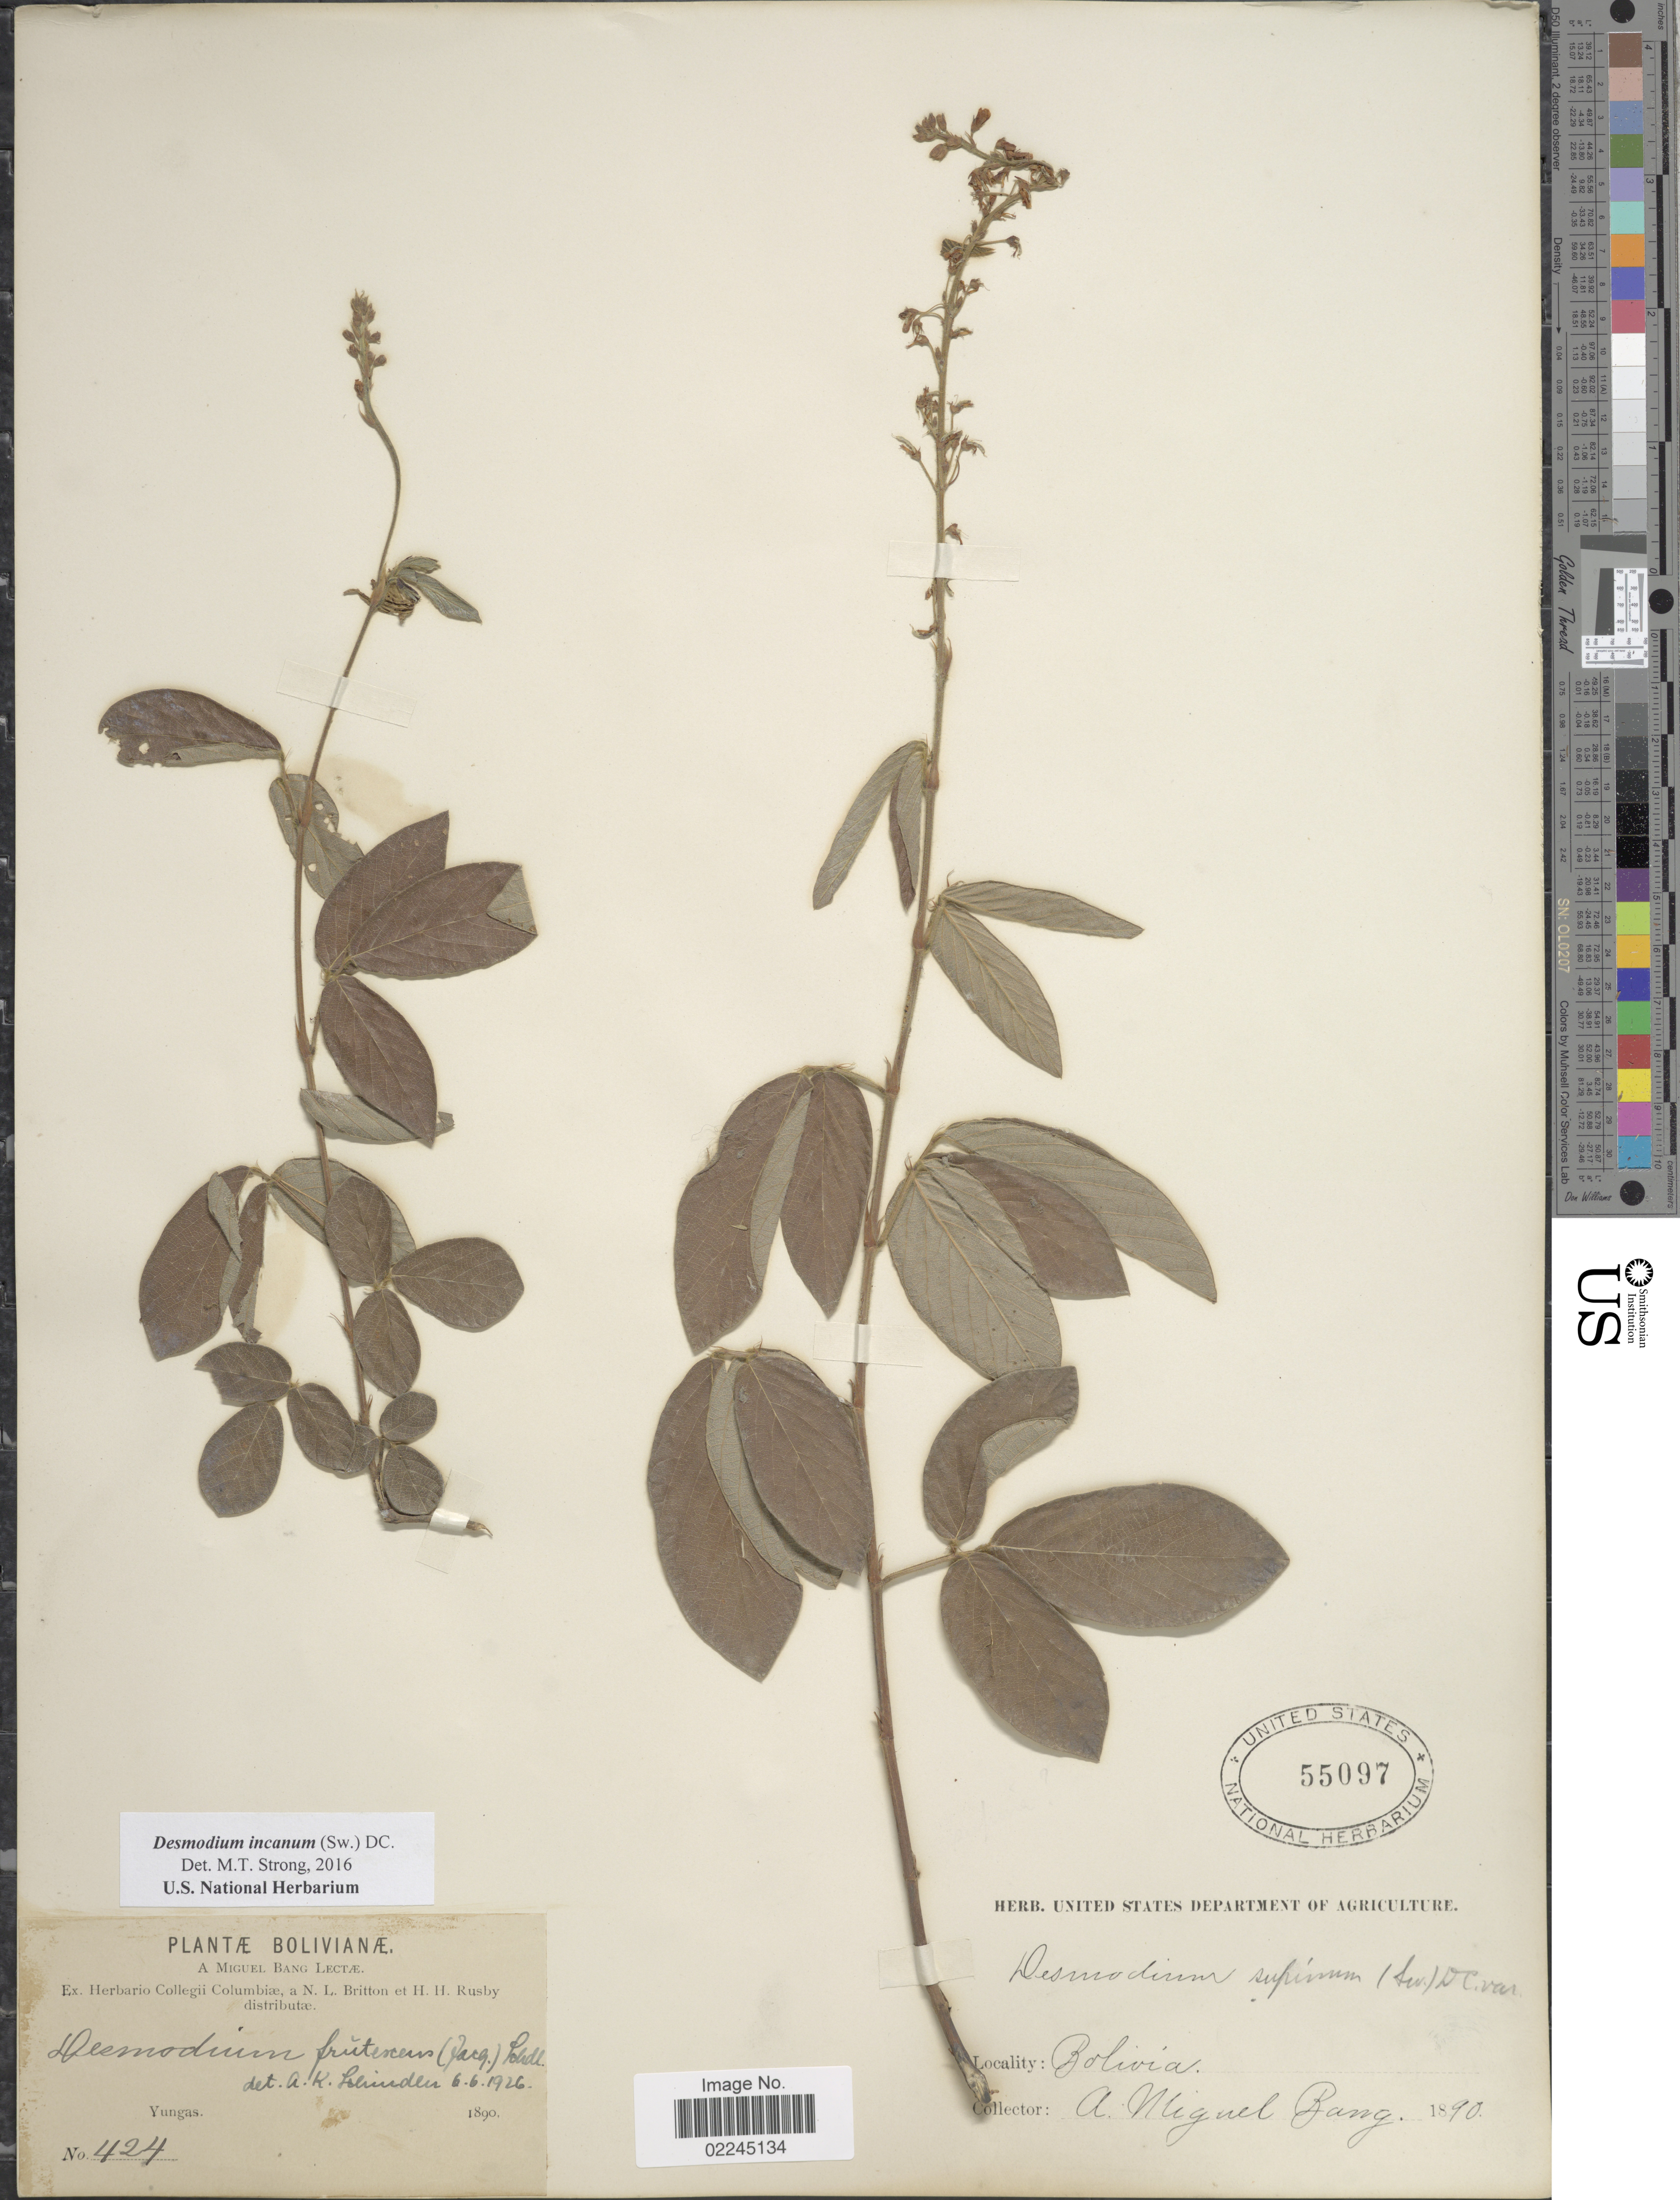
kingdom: Plantae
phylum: Tracheophyta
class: Magnoliopsida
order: Fabales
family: Fabaceae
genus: Desmodium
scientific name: Desmodium incanum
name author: (Sw.) DC.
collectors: M. Bang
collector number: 424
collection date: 1890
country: Bolivia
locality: Yungas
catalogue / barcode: US 55097